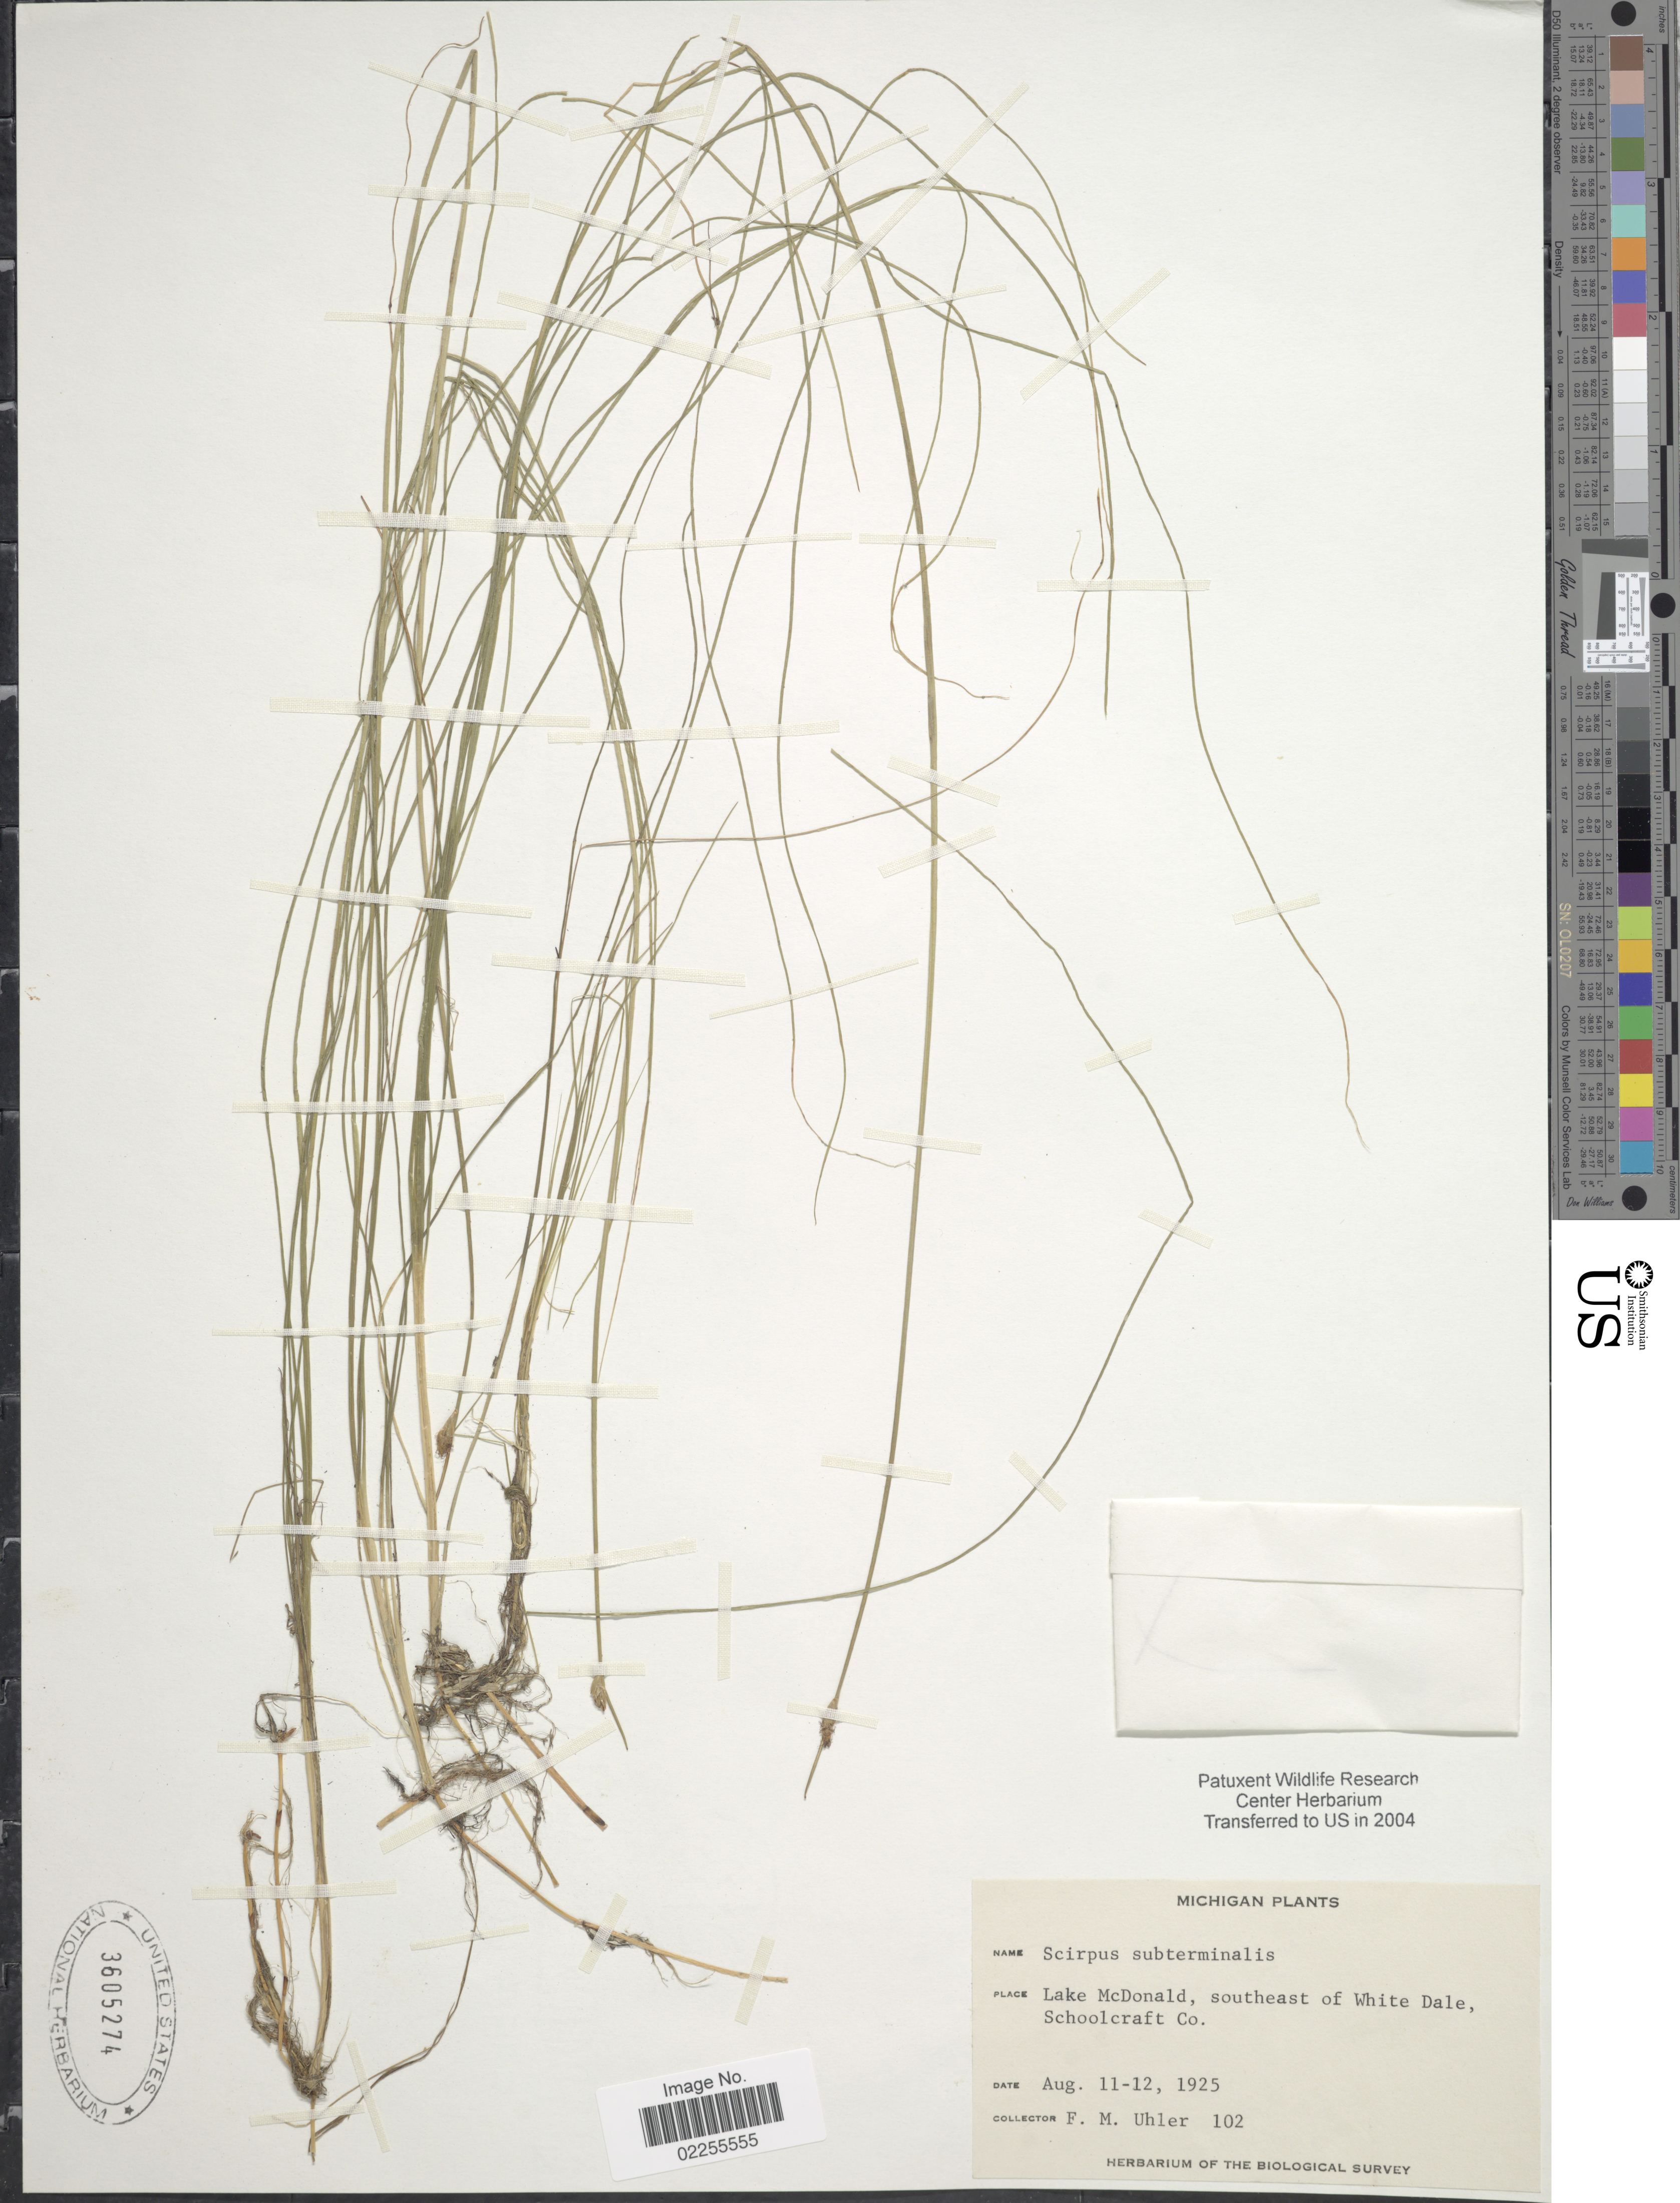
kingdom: Plantae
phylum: Tracheophyta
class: Liliopsida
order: Poales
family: Cyperaceae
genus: Schoenoplectus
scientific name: Schoenoplectus subterminalis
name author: (Torr.) Soják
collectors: F. M. Uhler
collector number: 102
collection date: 1925-08-11/1925-08-12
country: United States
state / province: Michigan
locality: Lake McDonald, southeast of White Dale, Schoolcraft Co.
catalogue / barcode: US 3605274